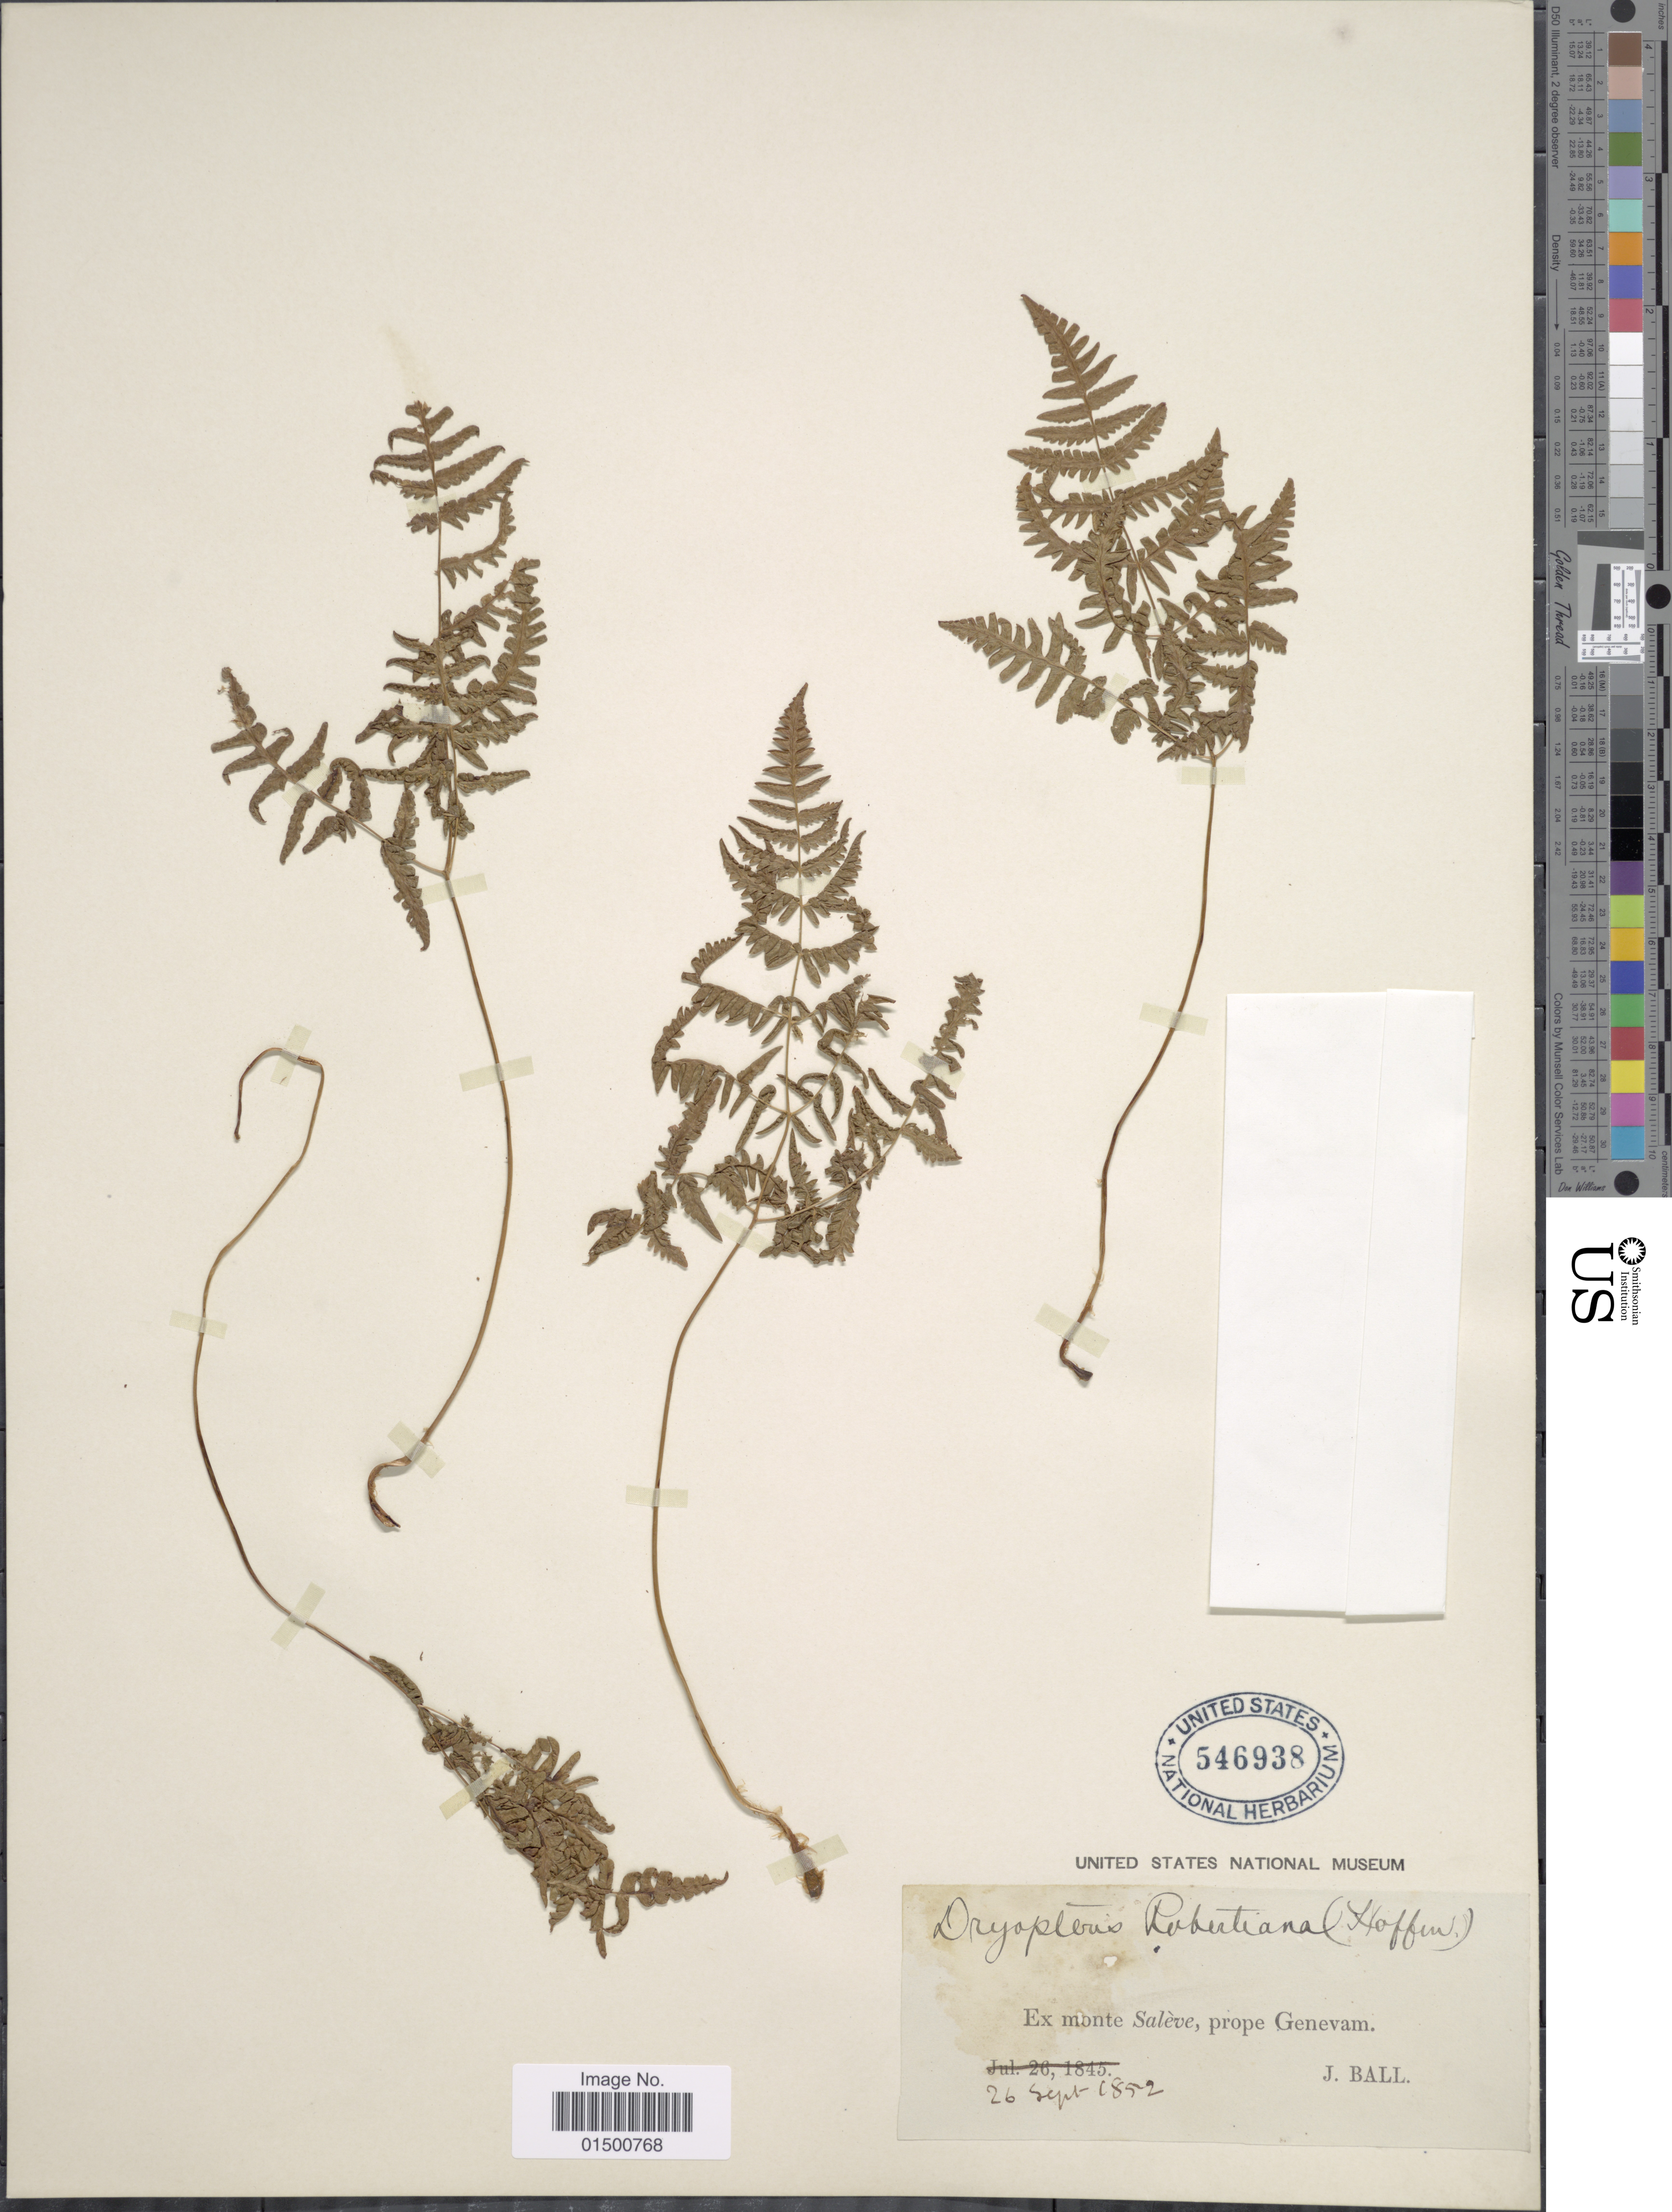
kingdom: Plantae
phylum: Tracheophyta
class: Polypodiopsida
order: Polypodiales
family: Cystopteridaceae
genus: Gymnocarpium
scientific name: Gymnocarpium robertianum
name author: (Hoffm.) Newman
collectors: J. Ball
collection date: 1852-09-26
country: Switzerland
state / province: Genève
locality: Ex monte Saleve, prope Genevam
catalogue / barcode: US 546938